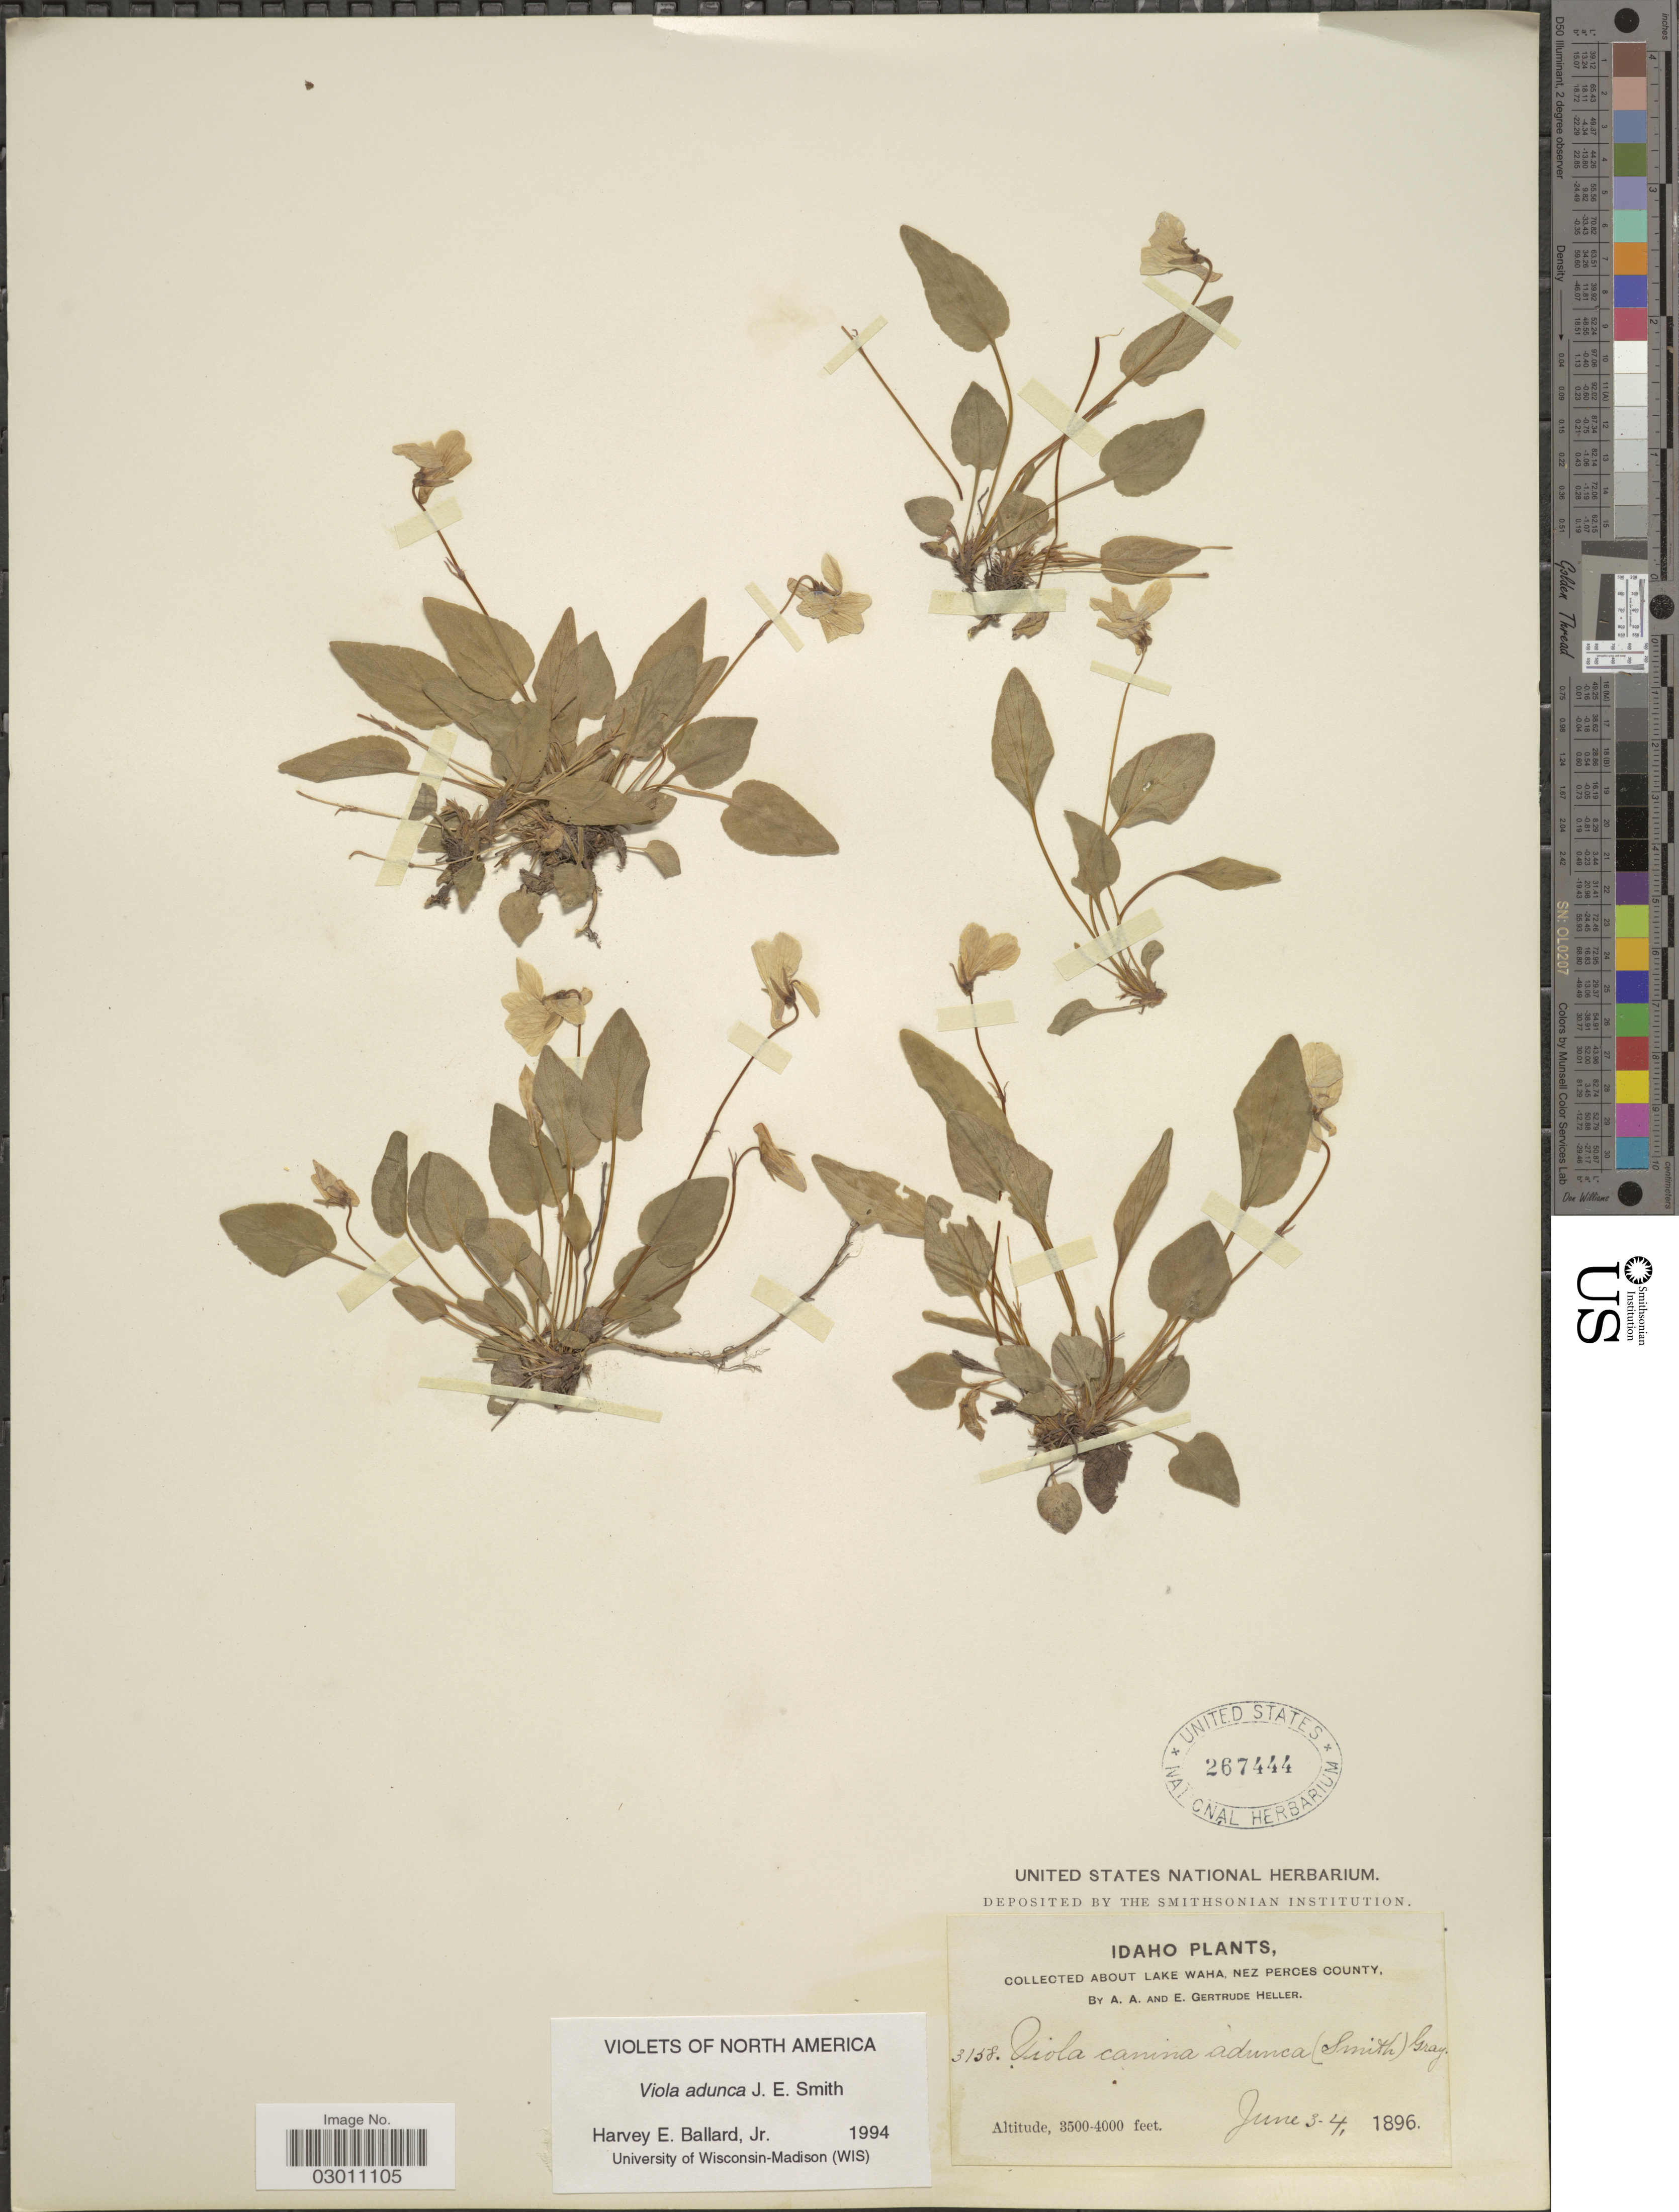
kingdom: Plantae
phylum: Tracheophyta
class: Magnoliopsida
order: Malpighiales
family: Violaceae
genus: Viola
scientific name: Viola adunca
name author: Sm.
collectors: A. A. Heller & E. G. Heller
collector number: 3158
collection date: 1896-06-03/1896-06-04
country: United States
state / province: Idaho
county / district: Nez Perce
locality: About Lake Waha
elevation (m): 1067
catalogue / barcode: US 267444